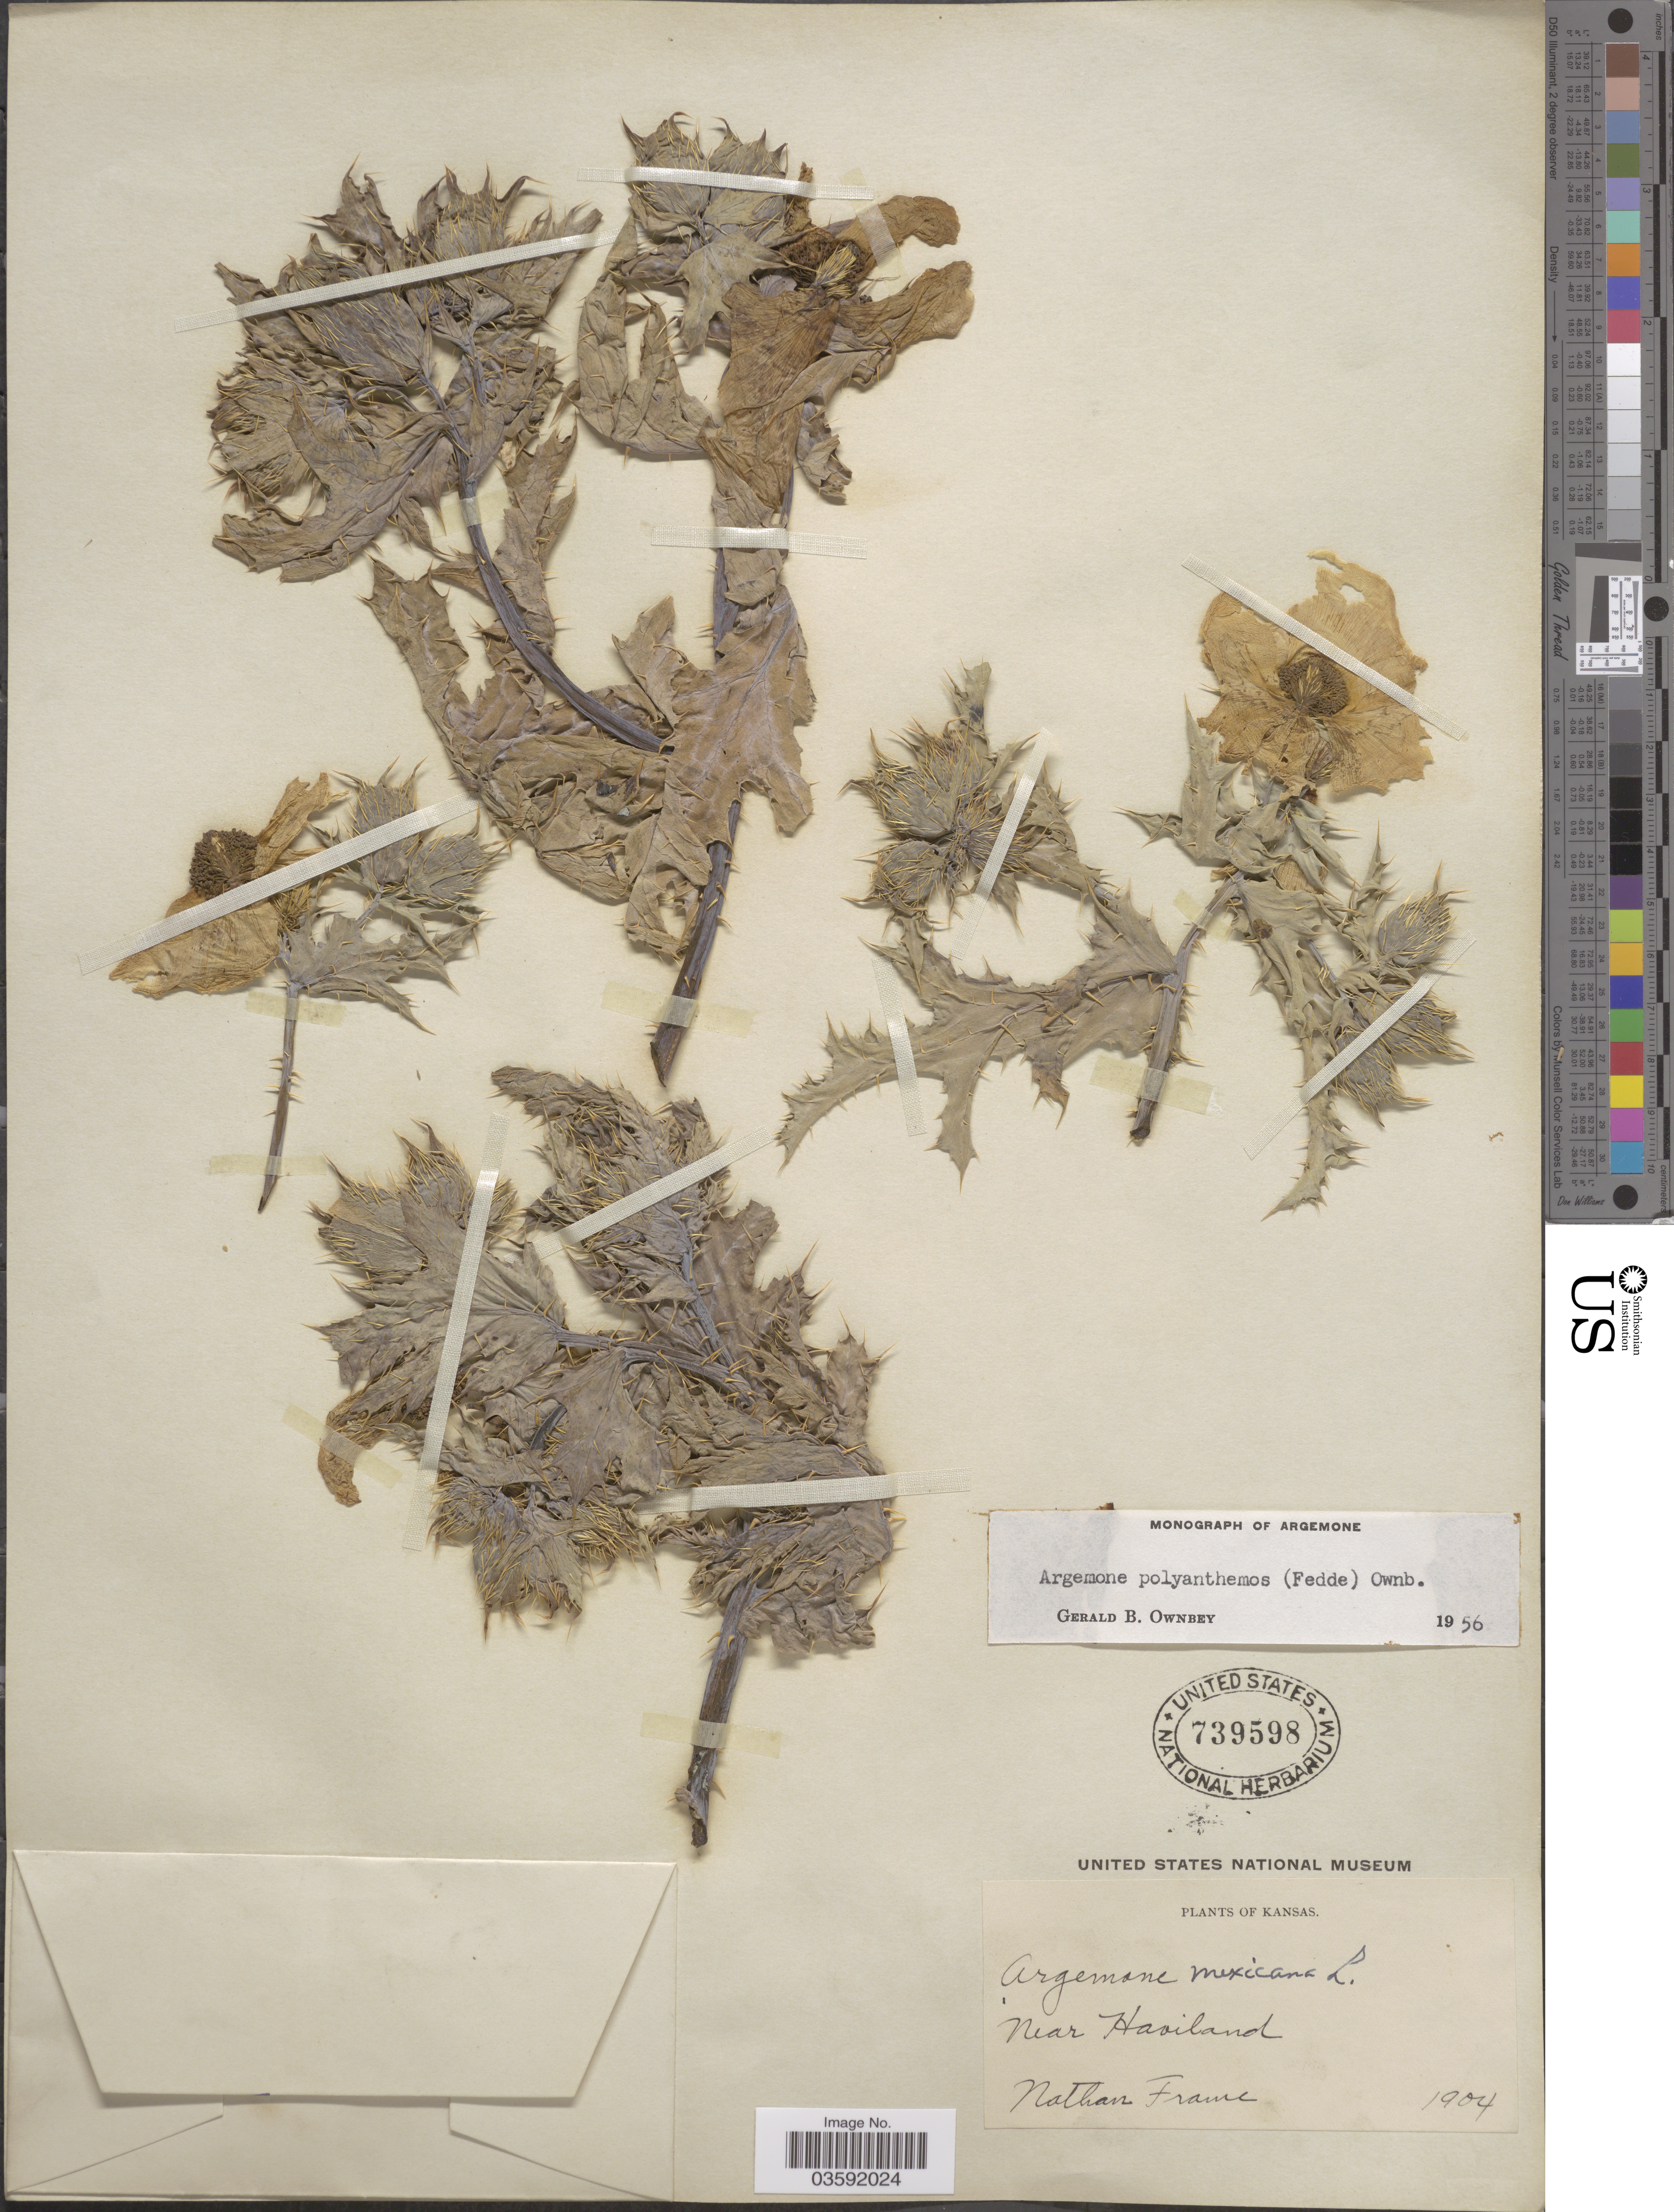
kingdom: Plantae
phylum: Tracheophyta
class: Magnoliopsida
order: Ranunculales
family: Papaveraceae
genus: Argemone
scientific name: Argemone polyanthemos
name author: (Fedde) G.B. Ownbey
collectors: N. Frame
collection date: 1904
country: United States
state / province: Kansas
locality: Near Haviland.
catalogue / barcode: US 739598